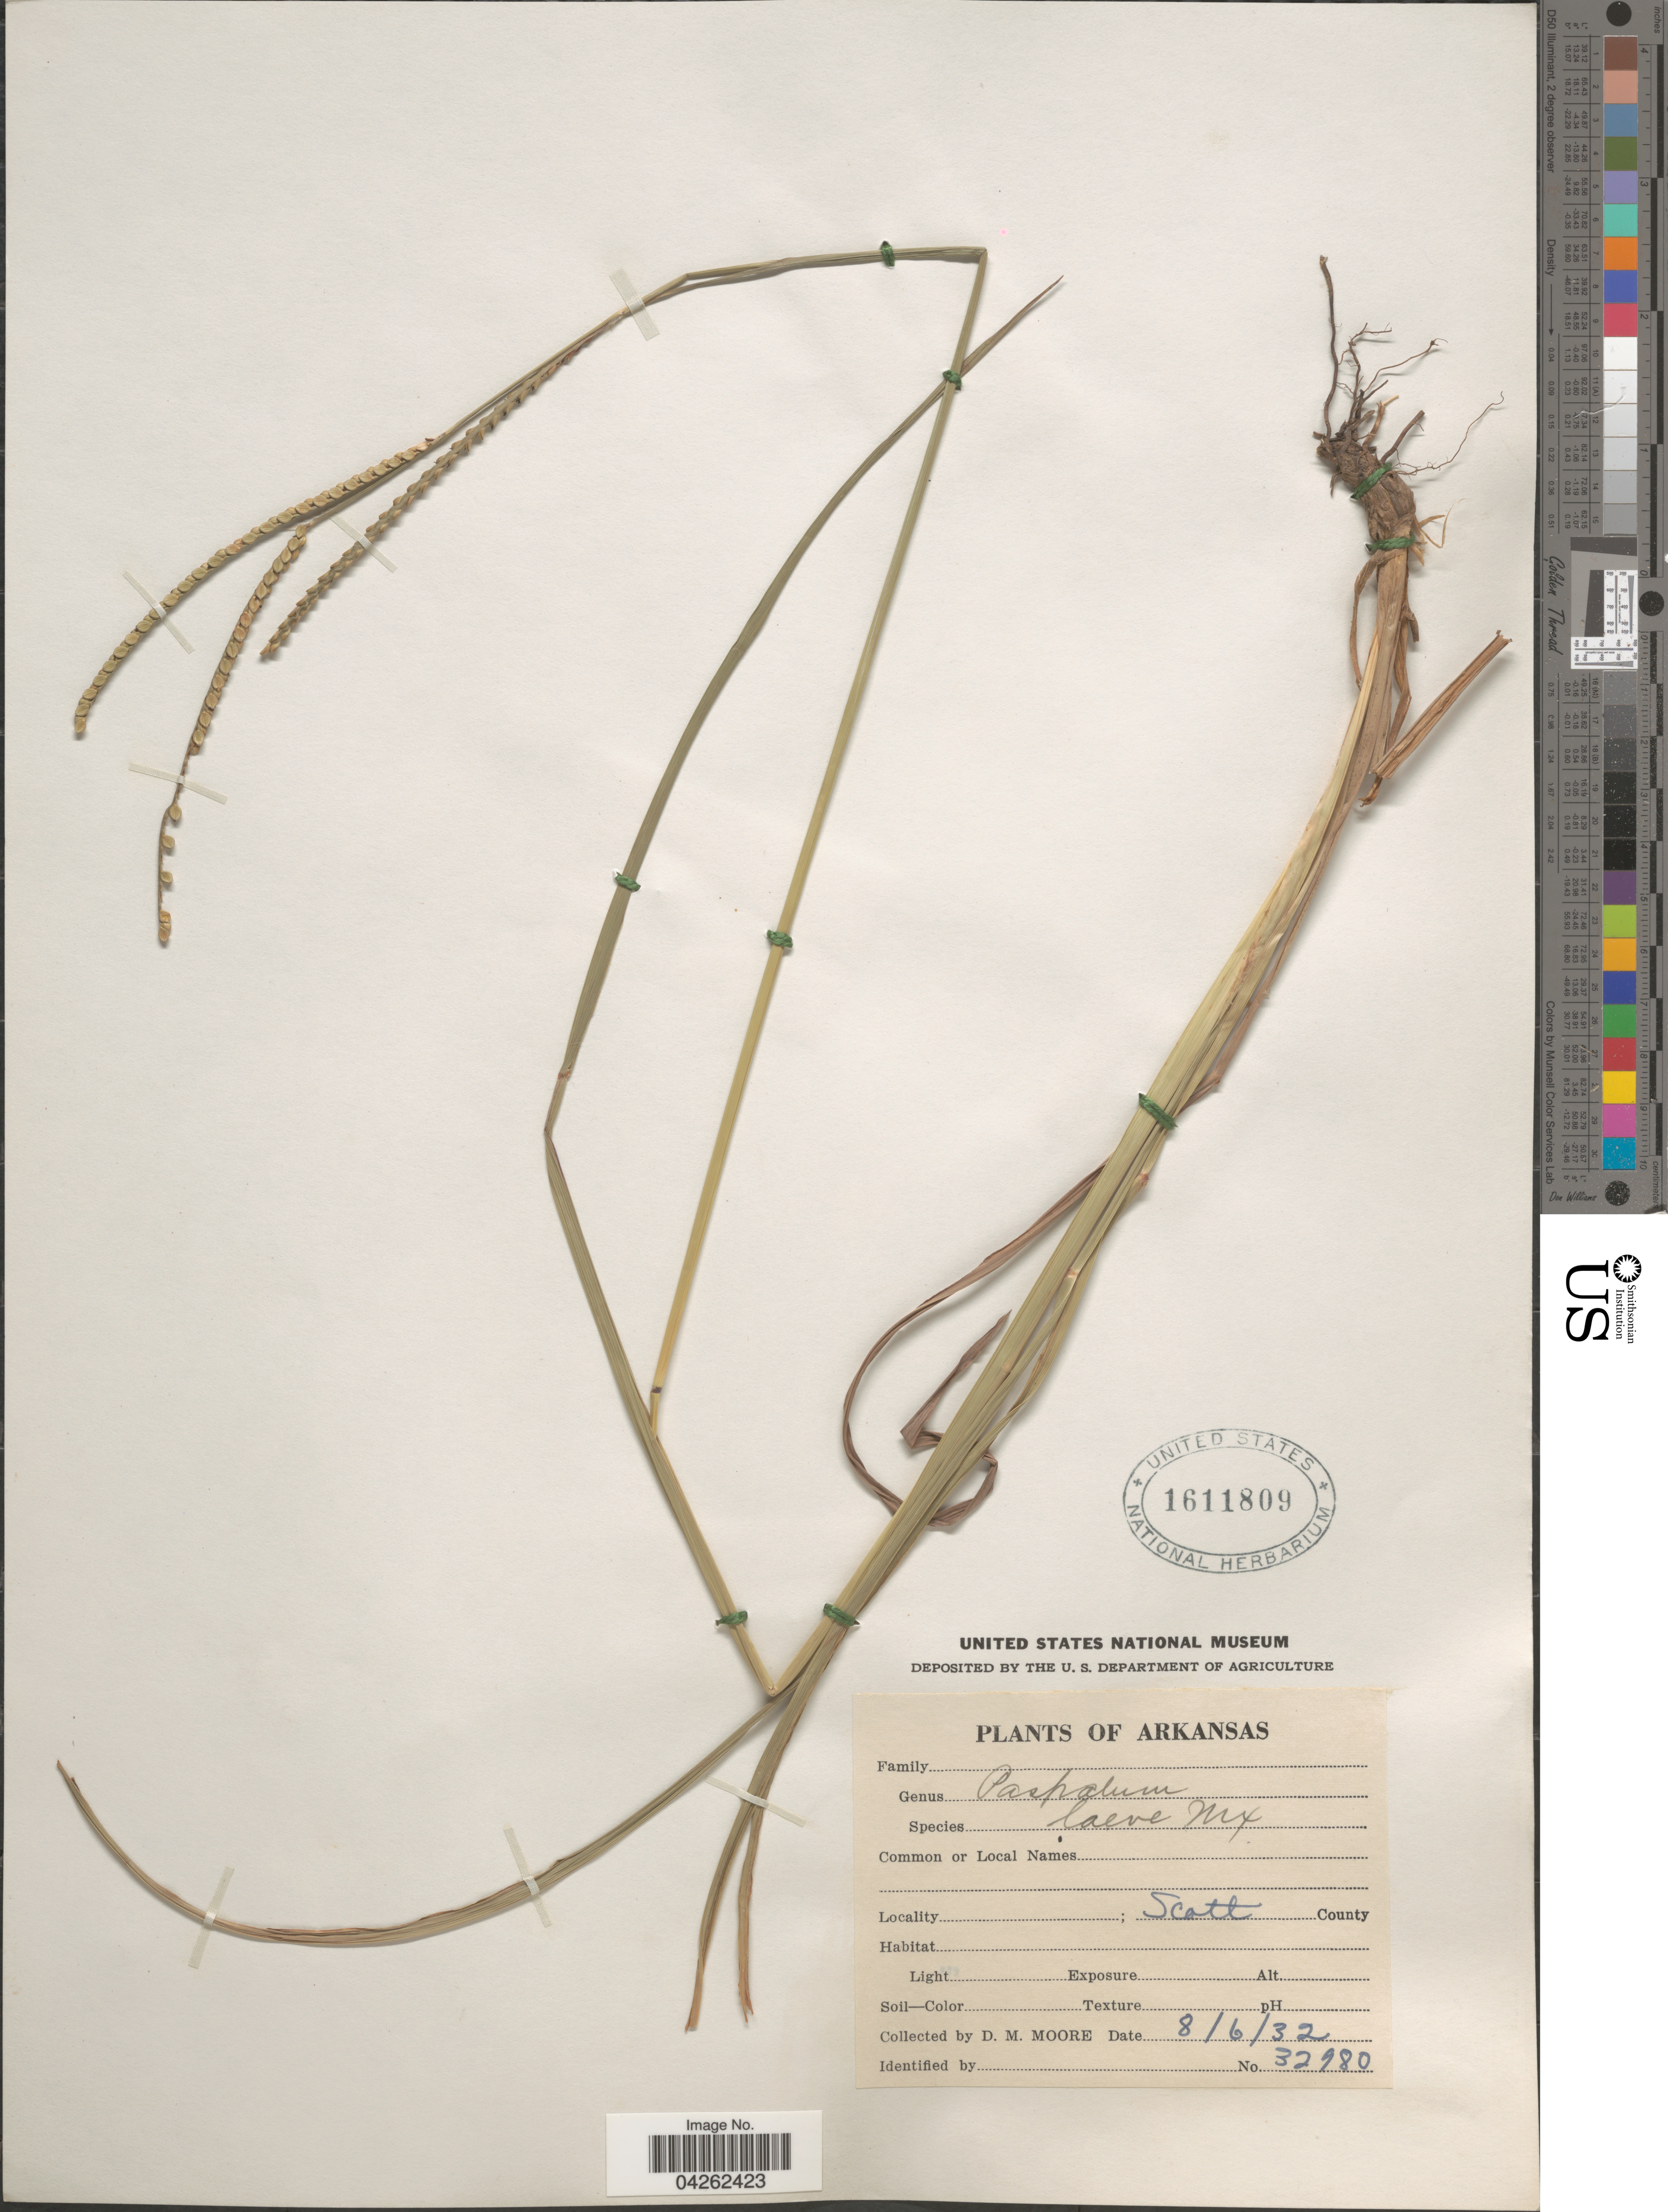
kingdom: Plantae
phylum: Tracheophyta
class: Liliopsida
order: Poales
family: Poaceae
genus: Paspalum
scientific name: Paspalum laeve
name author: Michx.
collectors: D. Moore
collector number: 32980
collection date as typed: Transcribed d/m/y: 6/8/32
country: United States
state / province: Arkansas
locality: Scott County.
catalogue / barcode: US 1611809